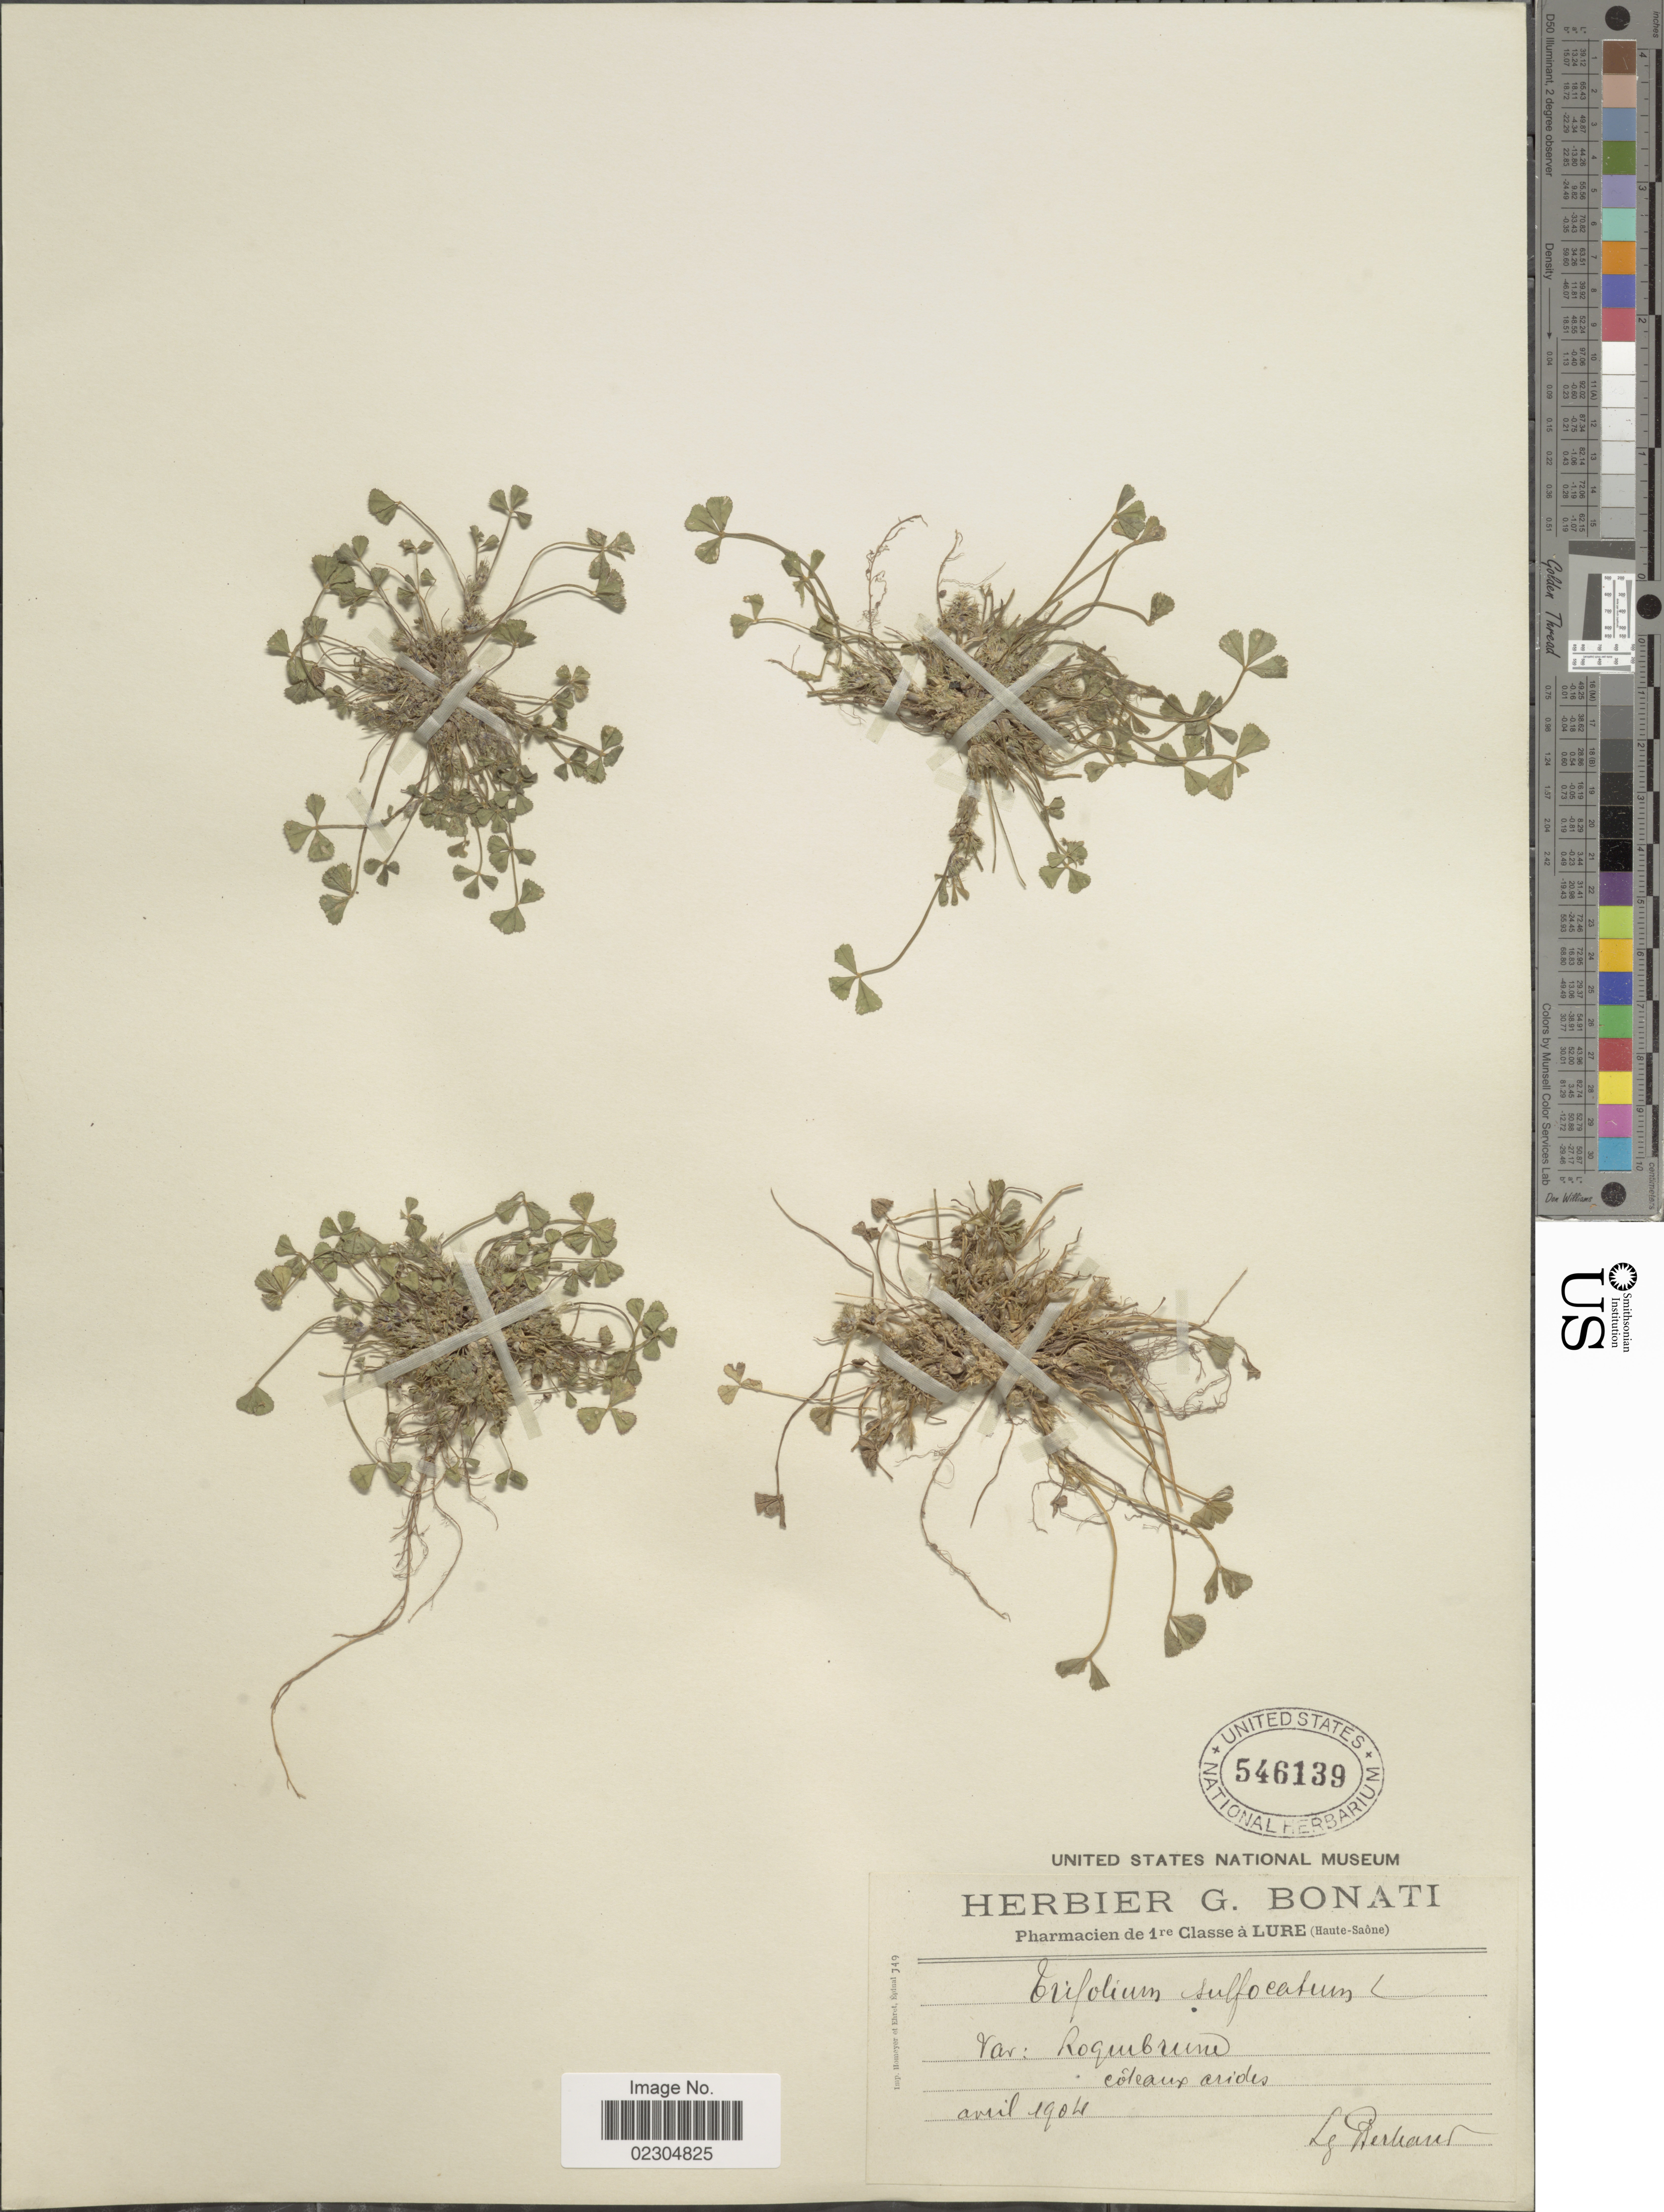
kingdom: Plantae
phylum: Tracheophyta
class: Magnoliopsida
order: Fabales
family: Fabaceae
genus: Trifolium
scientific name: Trifolium suffocatum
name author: L.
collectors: Bertrand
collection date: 1904-04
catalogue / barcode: US 546139